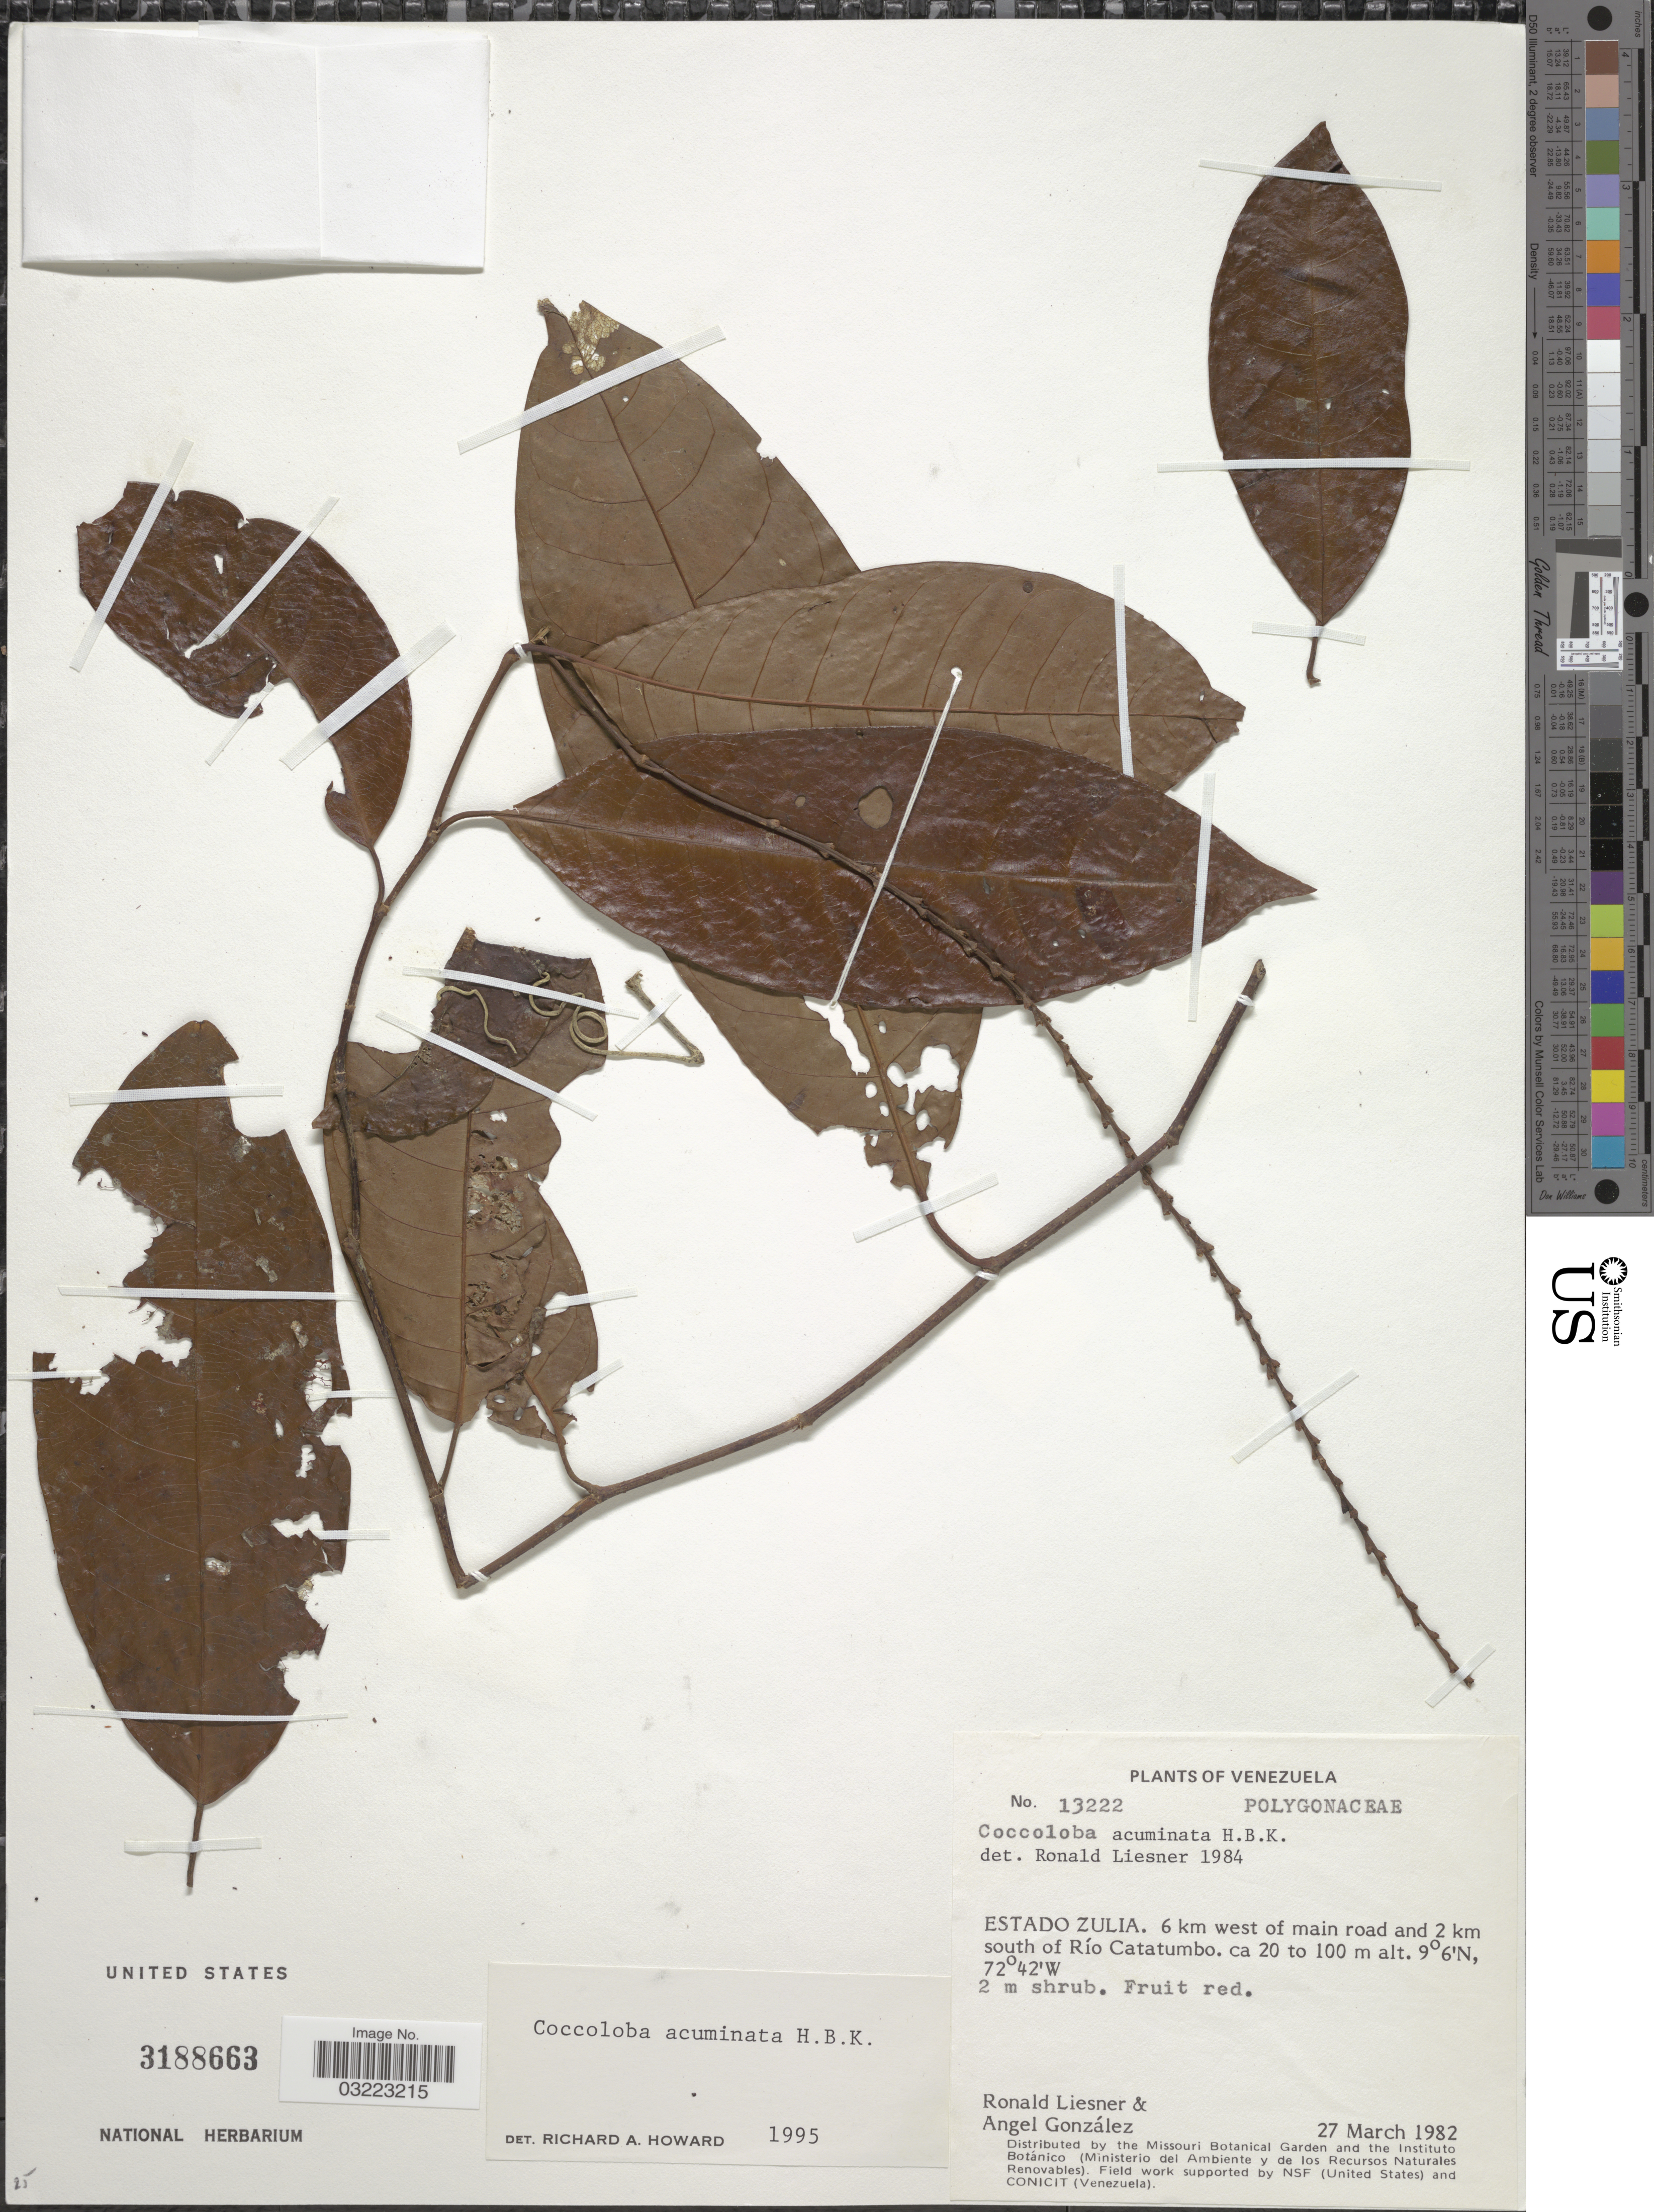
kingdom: Plantae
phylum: Tracheophyta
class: Magnoliopsida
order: Caryophyllales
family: Polygonaceae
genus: Coccoloba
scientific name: Coccoloba acuminata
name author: Kunth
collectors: R. L. Liesner & A. C. González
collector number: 13222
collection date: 1982-03-27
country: Venezuela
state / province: Zulia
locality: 6 km west of main road and 2 km south of Río Catatumbo.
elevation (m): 20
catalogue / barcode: US 3188663